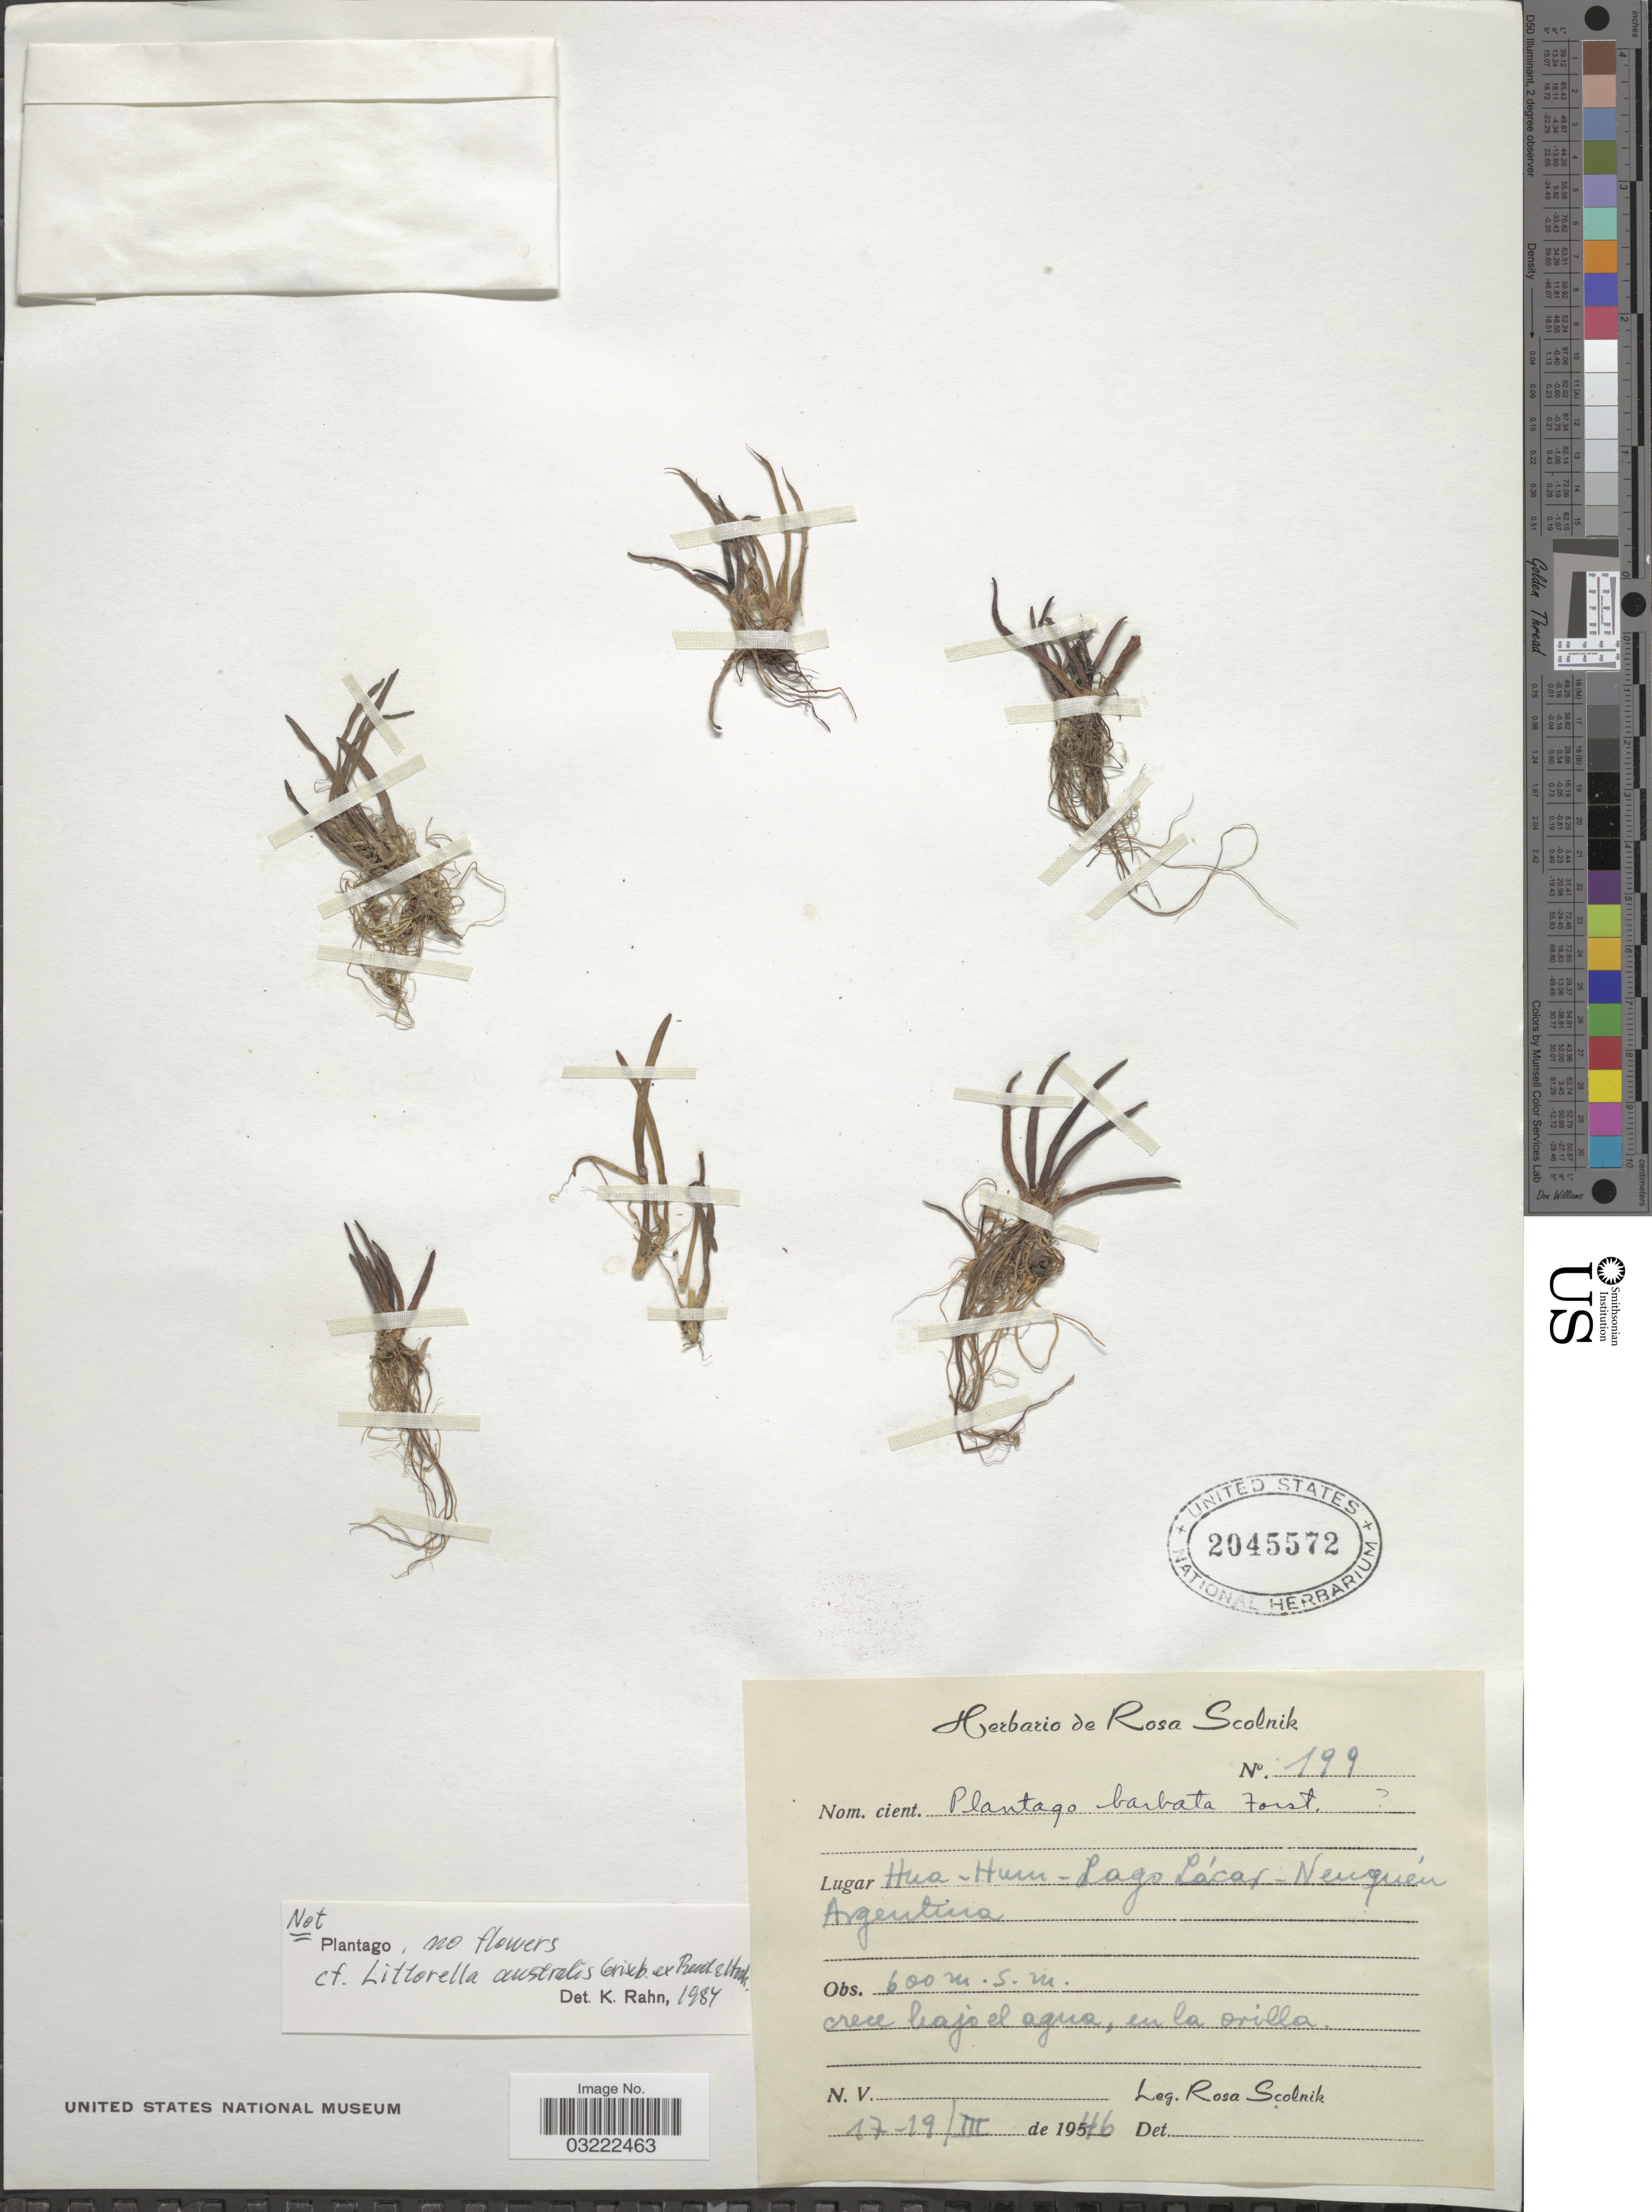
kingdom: Plantae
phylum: Tracheophyta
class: Magnoliopsida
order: Lamiales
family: Plantaginaceae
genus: Littorella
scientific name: Littorella australis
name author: Griseb. ex Benth. & Hook. f.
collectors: R. Scolnik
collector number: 199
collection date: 1946-03-17/1946-03-19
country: Argentina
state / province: Neuquen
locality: Hua-Hum - Lago Lácar.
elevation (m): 600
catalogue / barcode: US 2045572